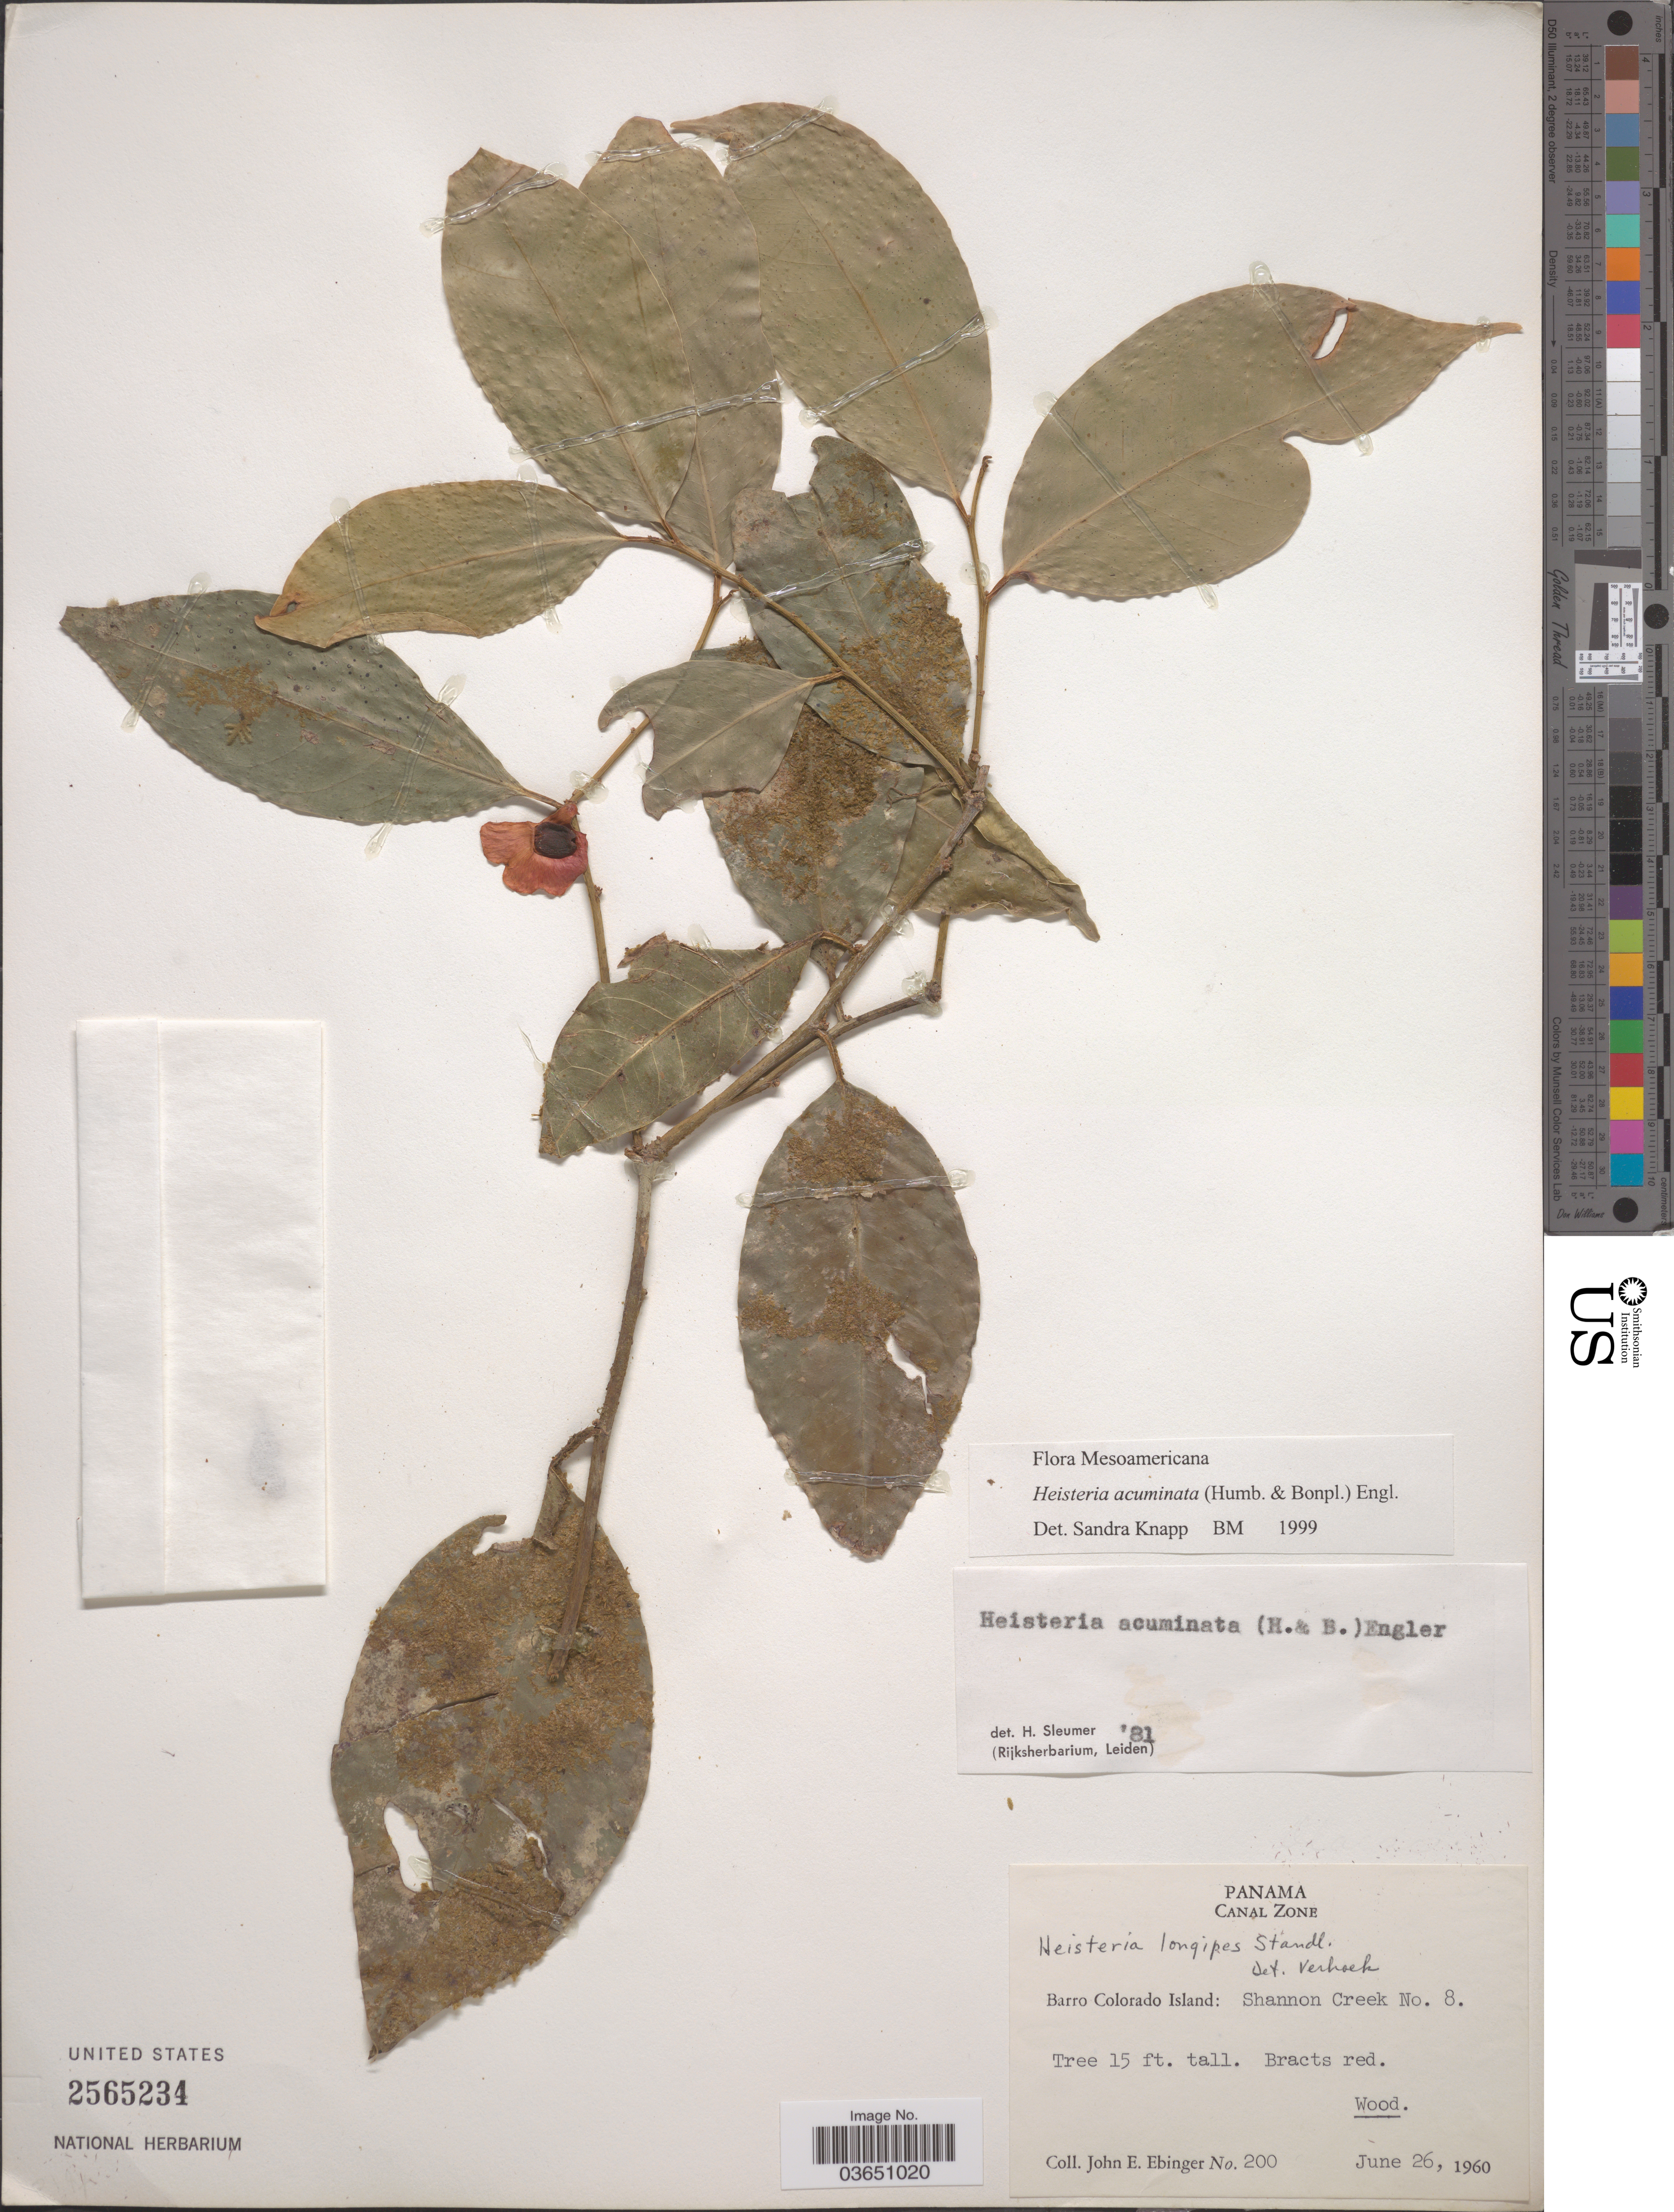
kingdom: Plantae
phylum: Tracheophyta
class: Magnoliopsida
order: Santalales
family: Erythropalaceae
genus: Heisteria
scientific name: Heisteria acuminata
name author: (Humb. & Bonpl.) Engl.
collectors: J. Ebinger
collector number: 200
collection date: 1960-06-26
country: Panama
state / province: Panamá Oeste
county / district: Canal Zone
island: Barro Colorado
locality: Canal Zone. Barro Colorado Island: Shannon Creek No. 8.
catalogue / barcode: US 2565234